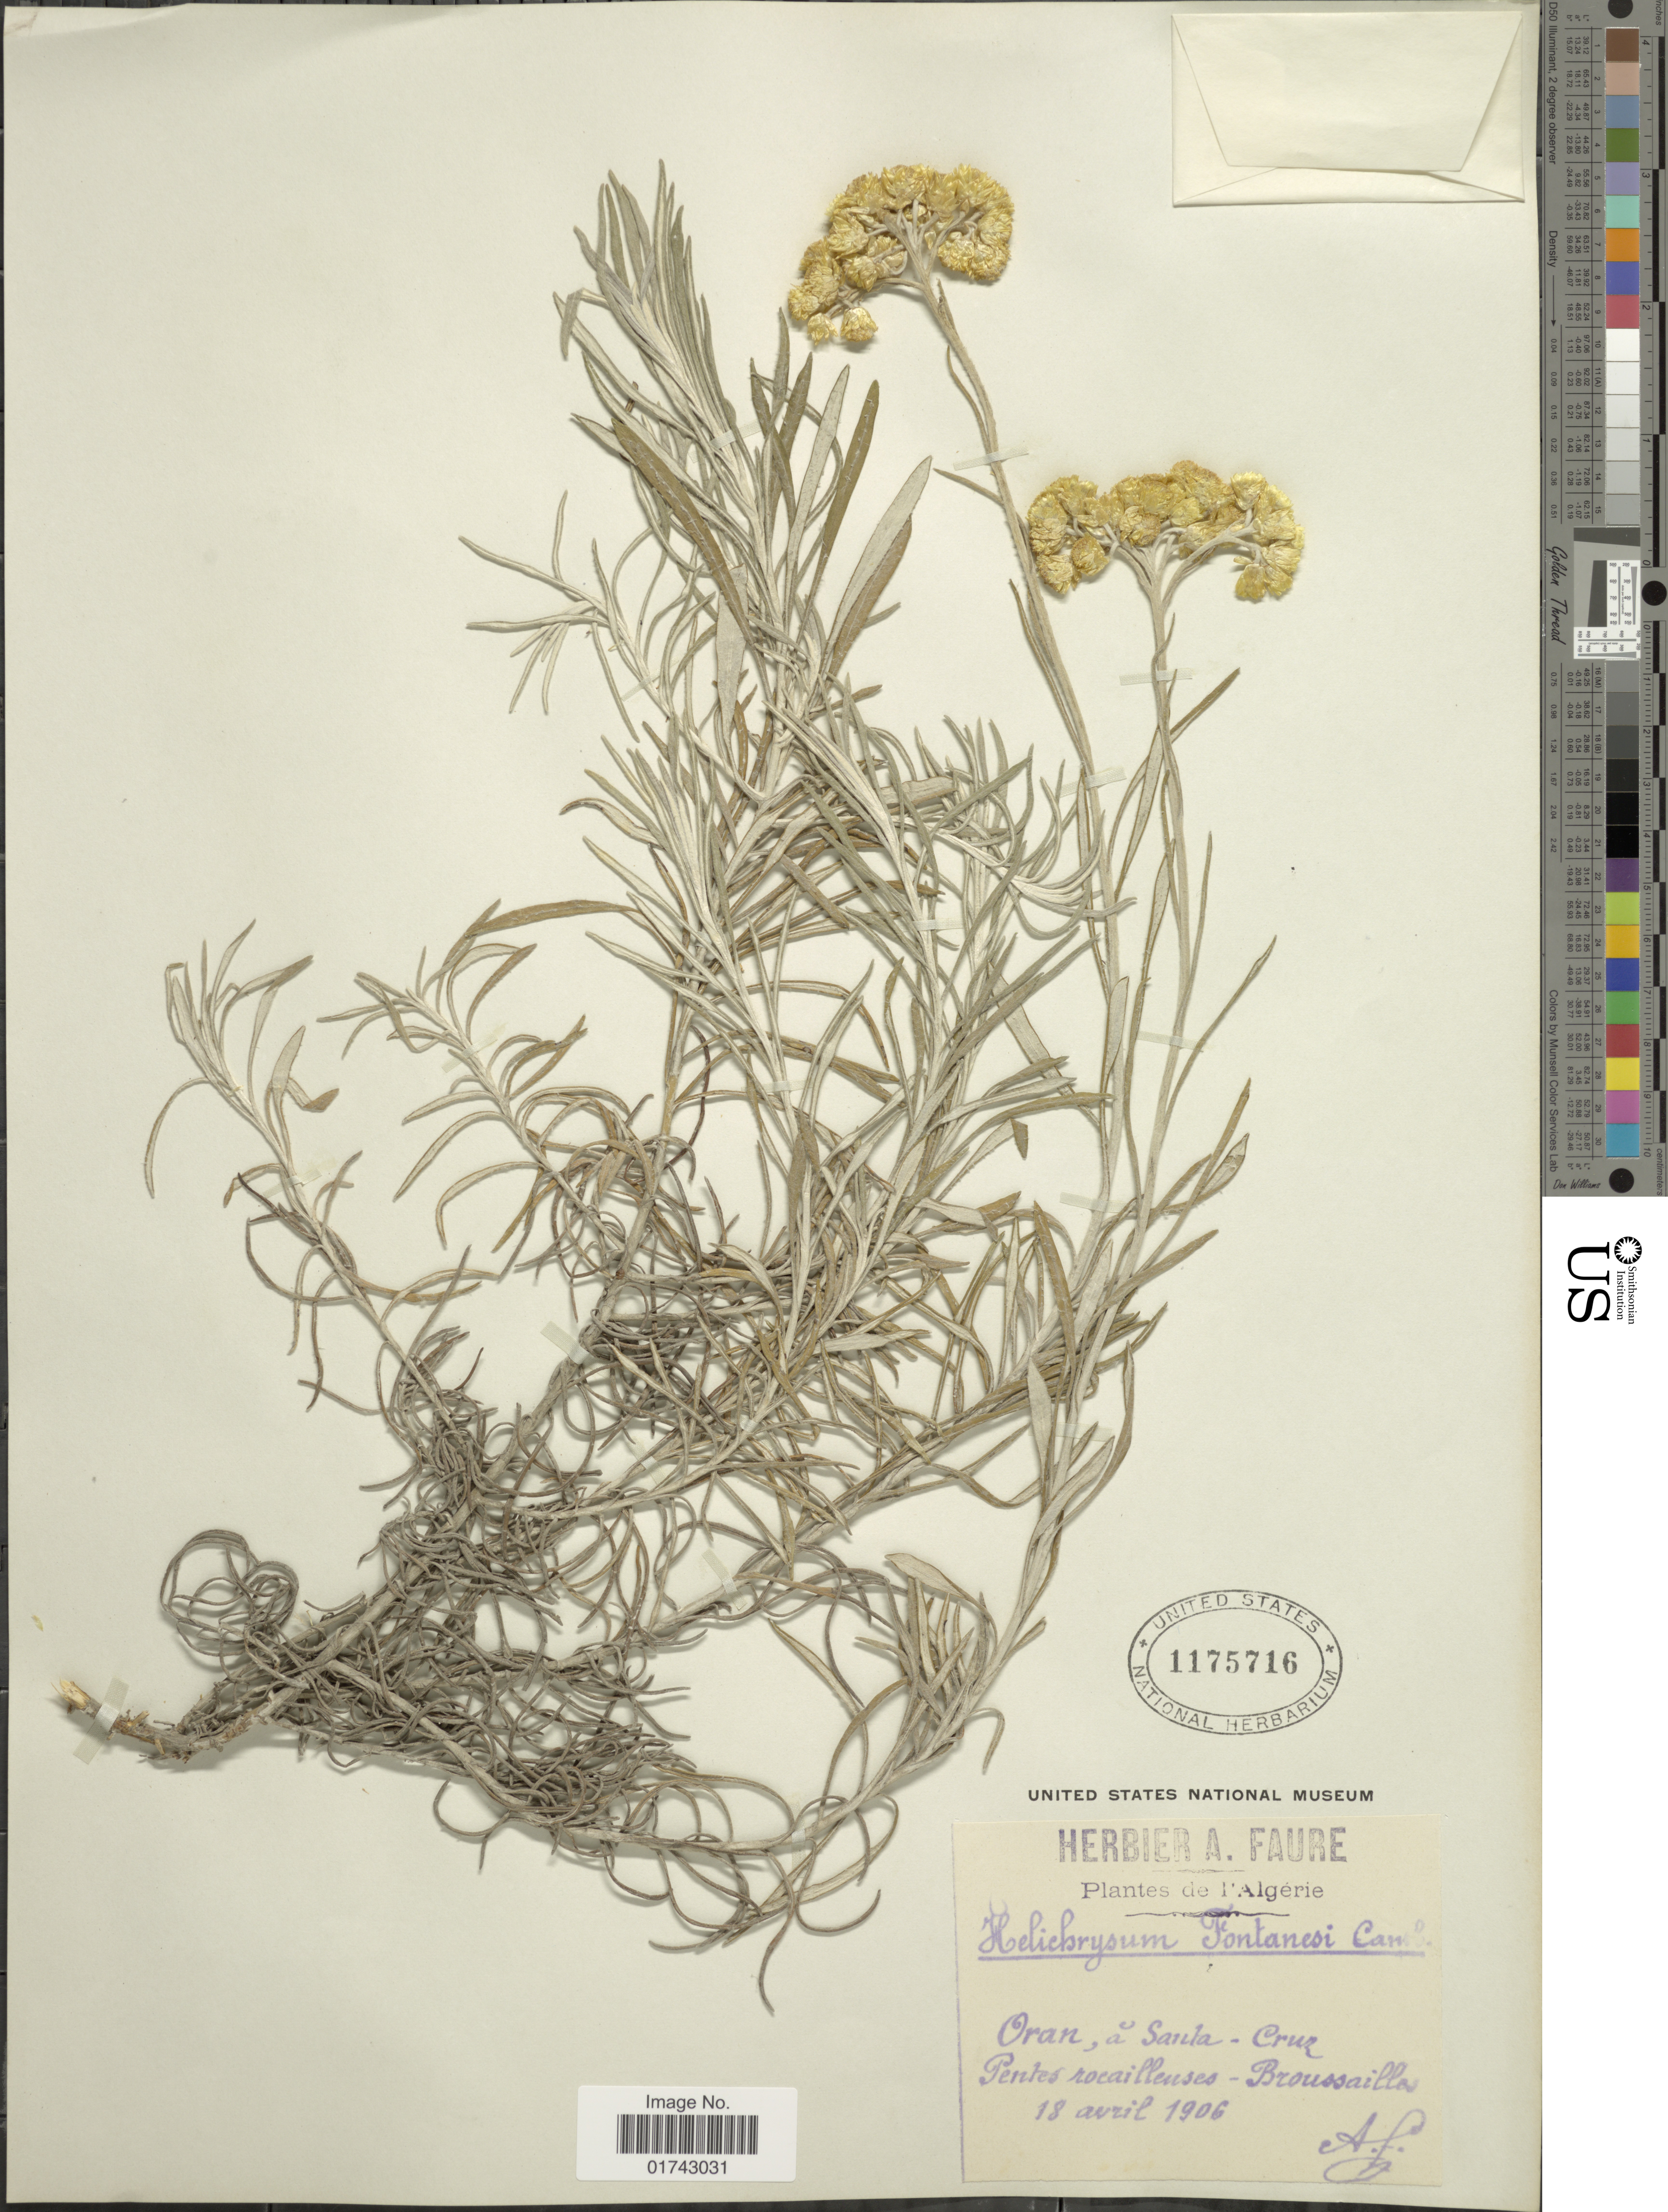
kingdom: Plantae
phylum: Tracheophyta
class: Magnoliopsida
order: Asterales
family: Asteraceae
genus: Helichrysum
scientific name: Helichrysum fontanesii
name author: Cambess.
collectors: A. Faure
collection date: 1906-04-18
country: Algeria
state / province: Oran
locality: Oran, a Santa - Cruz, Pentes rocailleuses - Broussailla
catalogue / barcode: US 1175716